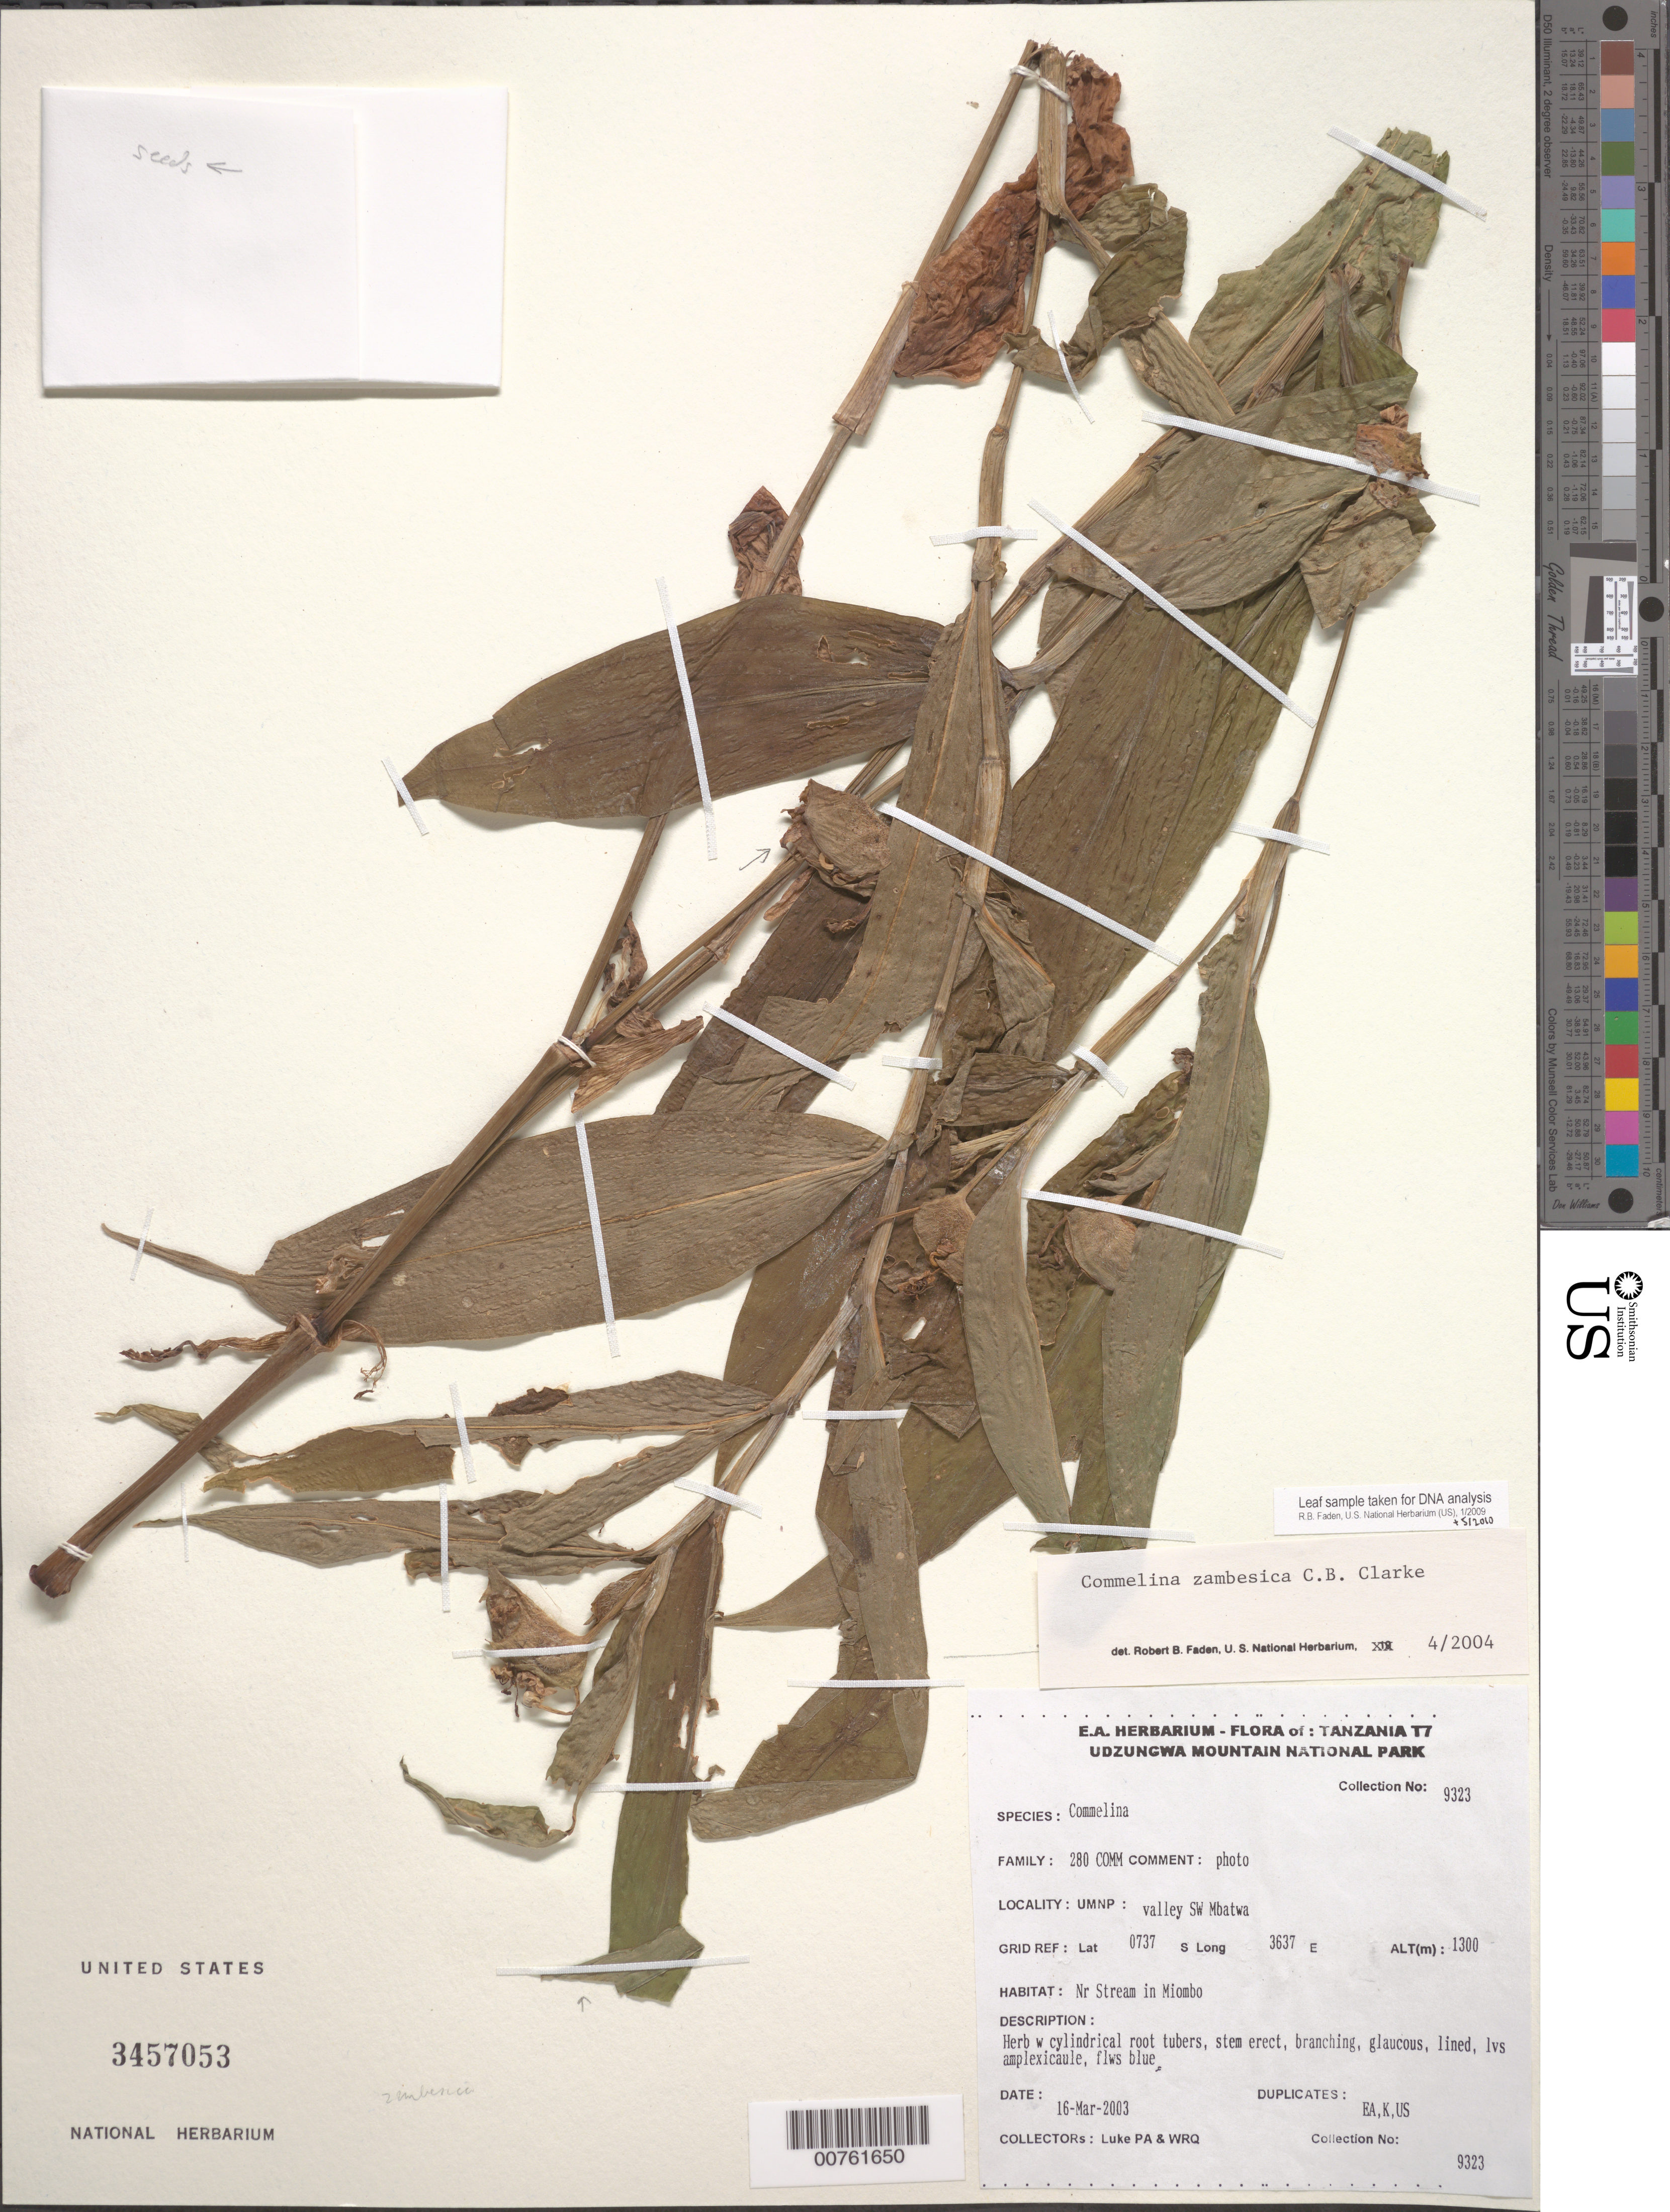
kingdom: Plantae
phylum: Tracheophyta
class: Liliopsida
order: Commelinales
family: Commelinaceae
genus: Commelina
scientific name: Commelina zambesica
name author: C.B. Clarke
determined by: Faden, Robert B., (US), Smithsonian Institution - National Museum of Natural History (UNITED STATES)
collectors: P. Luke & Q. Luke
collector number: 9323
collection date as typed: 16 Mar 2003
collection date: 2003-03-16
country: Tanzania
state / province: Iringa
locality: Udzungwa Mountain National Park; valley SW Mbatwa.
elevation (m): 1300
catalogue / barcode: US 3457053